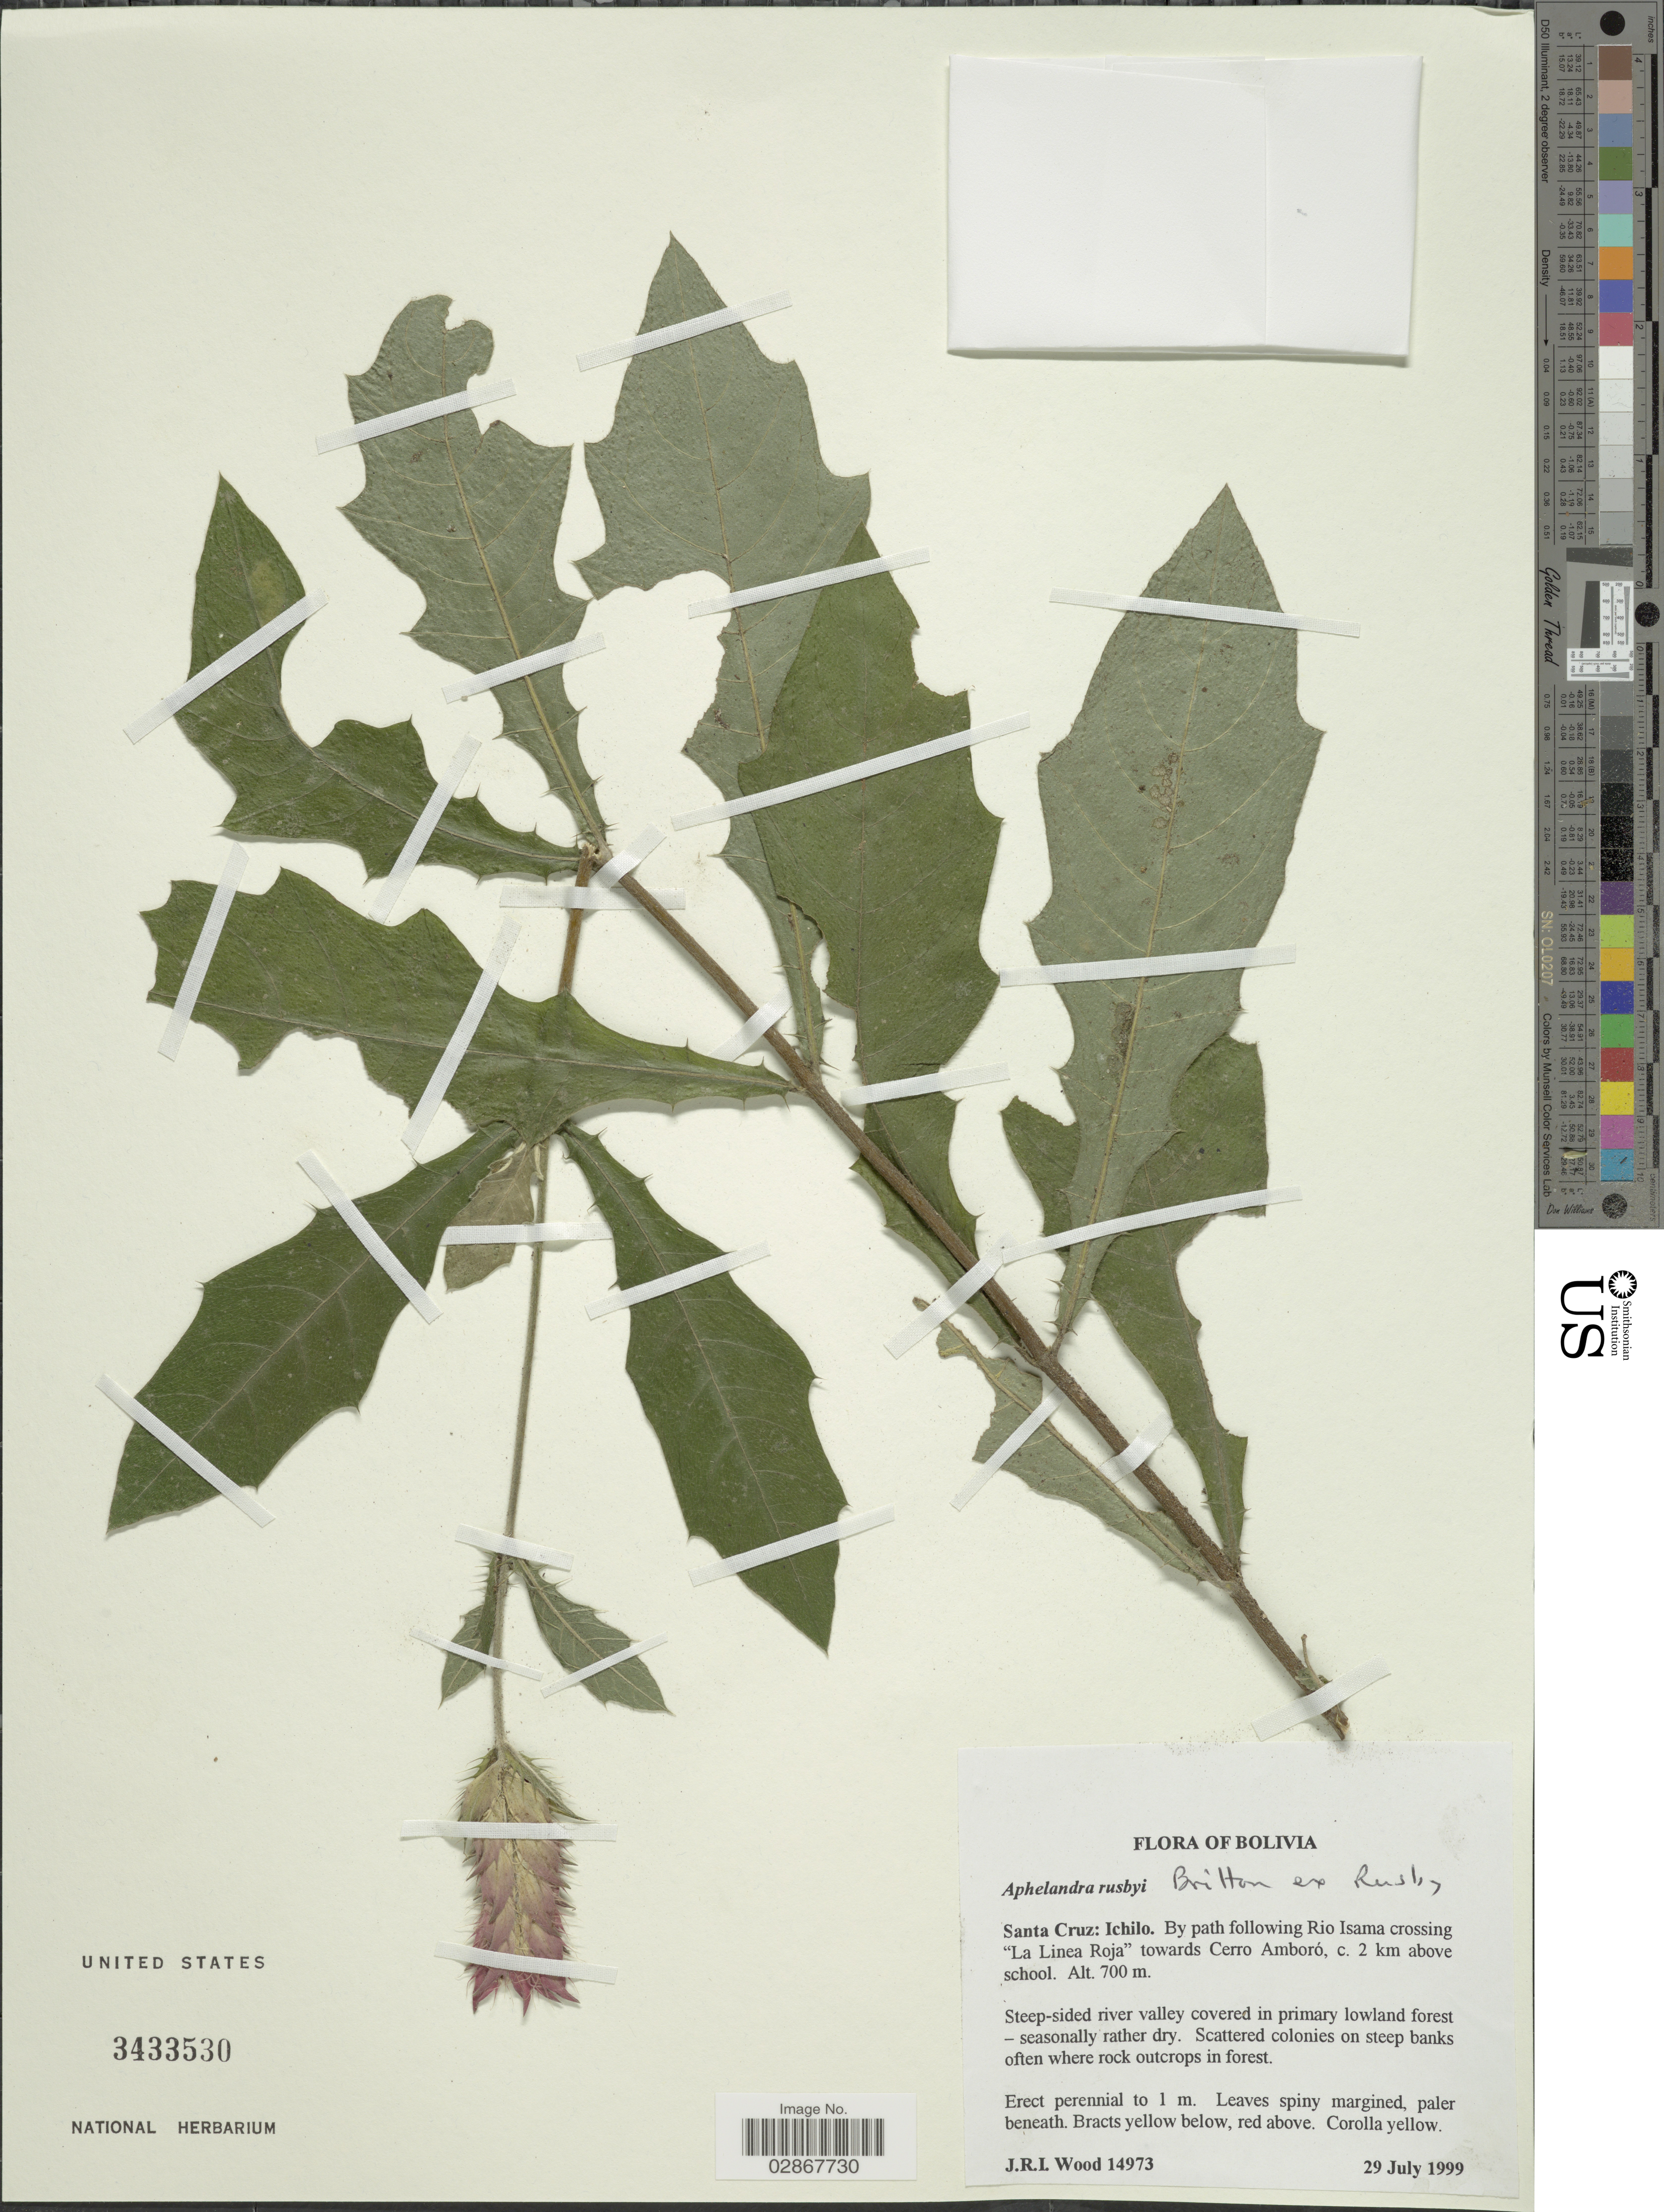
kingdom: Plantae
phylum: Tracheophyta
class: Magnoliopsida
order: Lamiales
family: Acanthaceae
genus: Aphelandra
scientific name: Aphelandra rusbyi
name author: Britton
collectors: J. R. I. Wood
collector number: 14973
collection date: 1999-07-29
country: Bolivia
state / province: Santa Cruz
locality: Ichilo. By path following Rio Isama crossing "La Linea Roja" towards Cerro Amboró, c. 2 km above school.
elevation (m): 700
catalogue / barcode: US 3433530